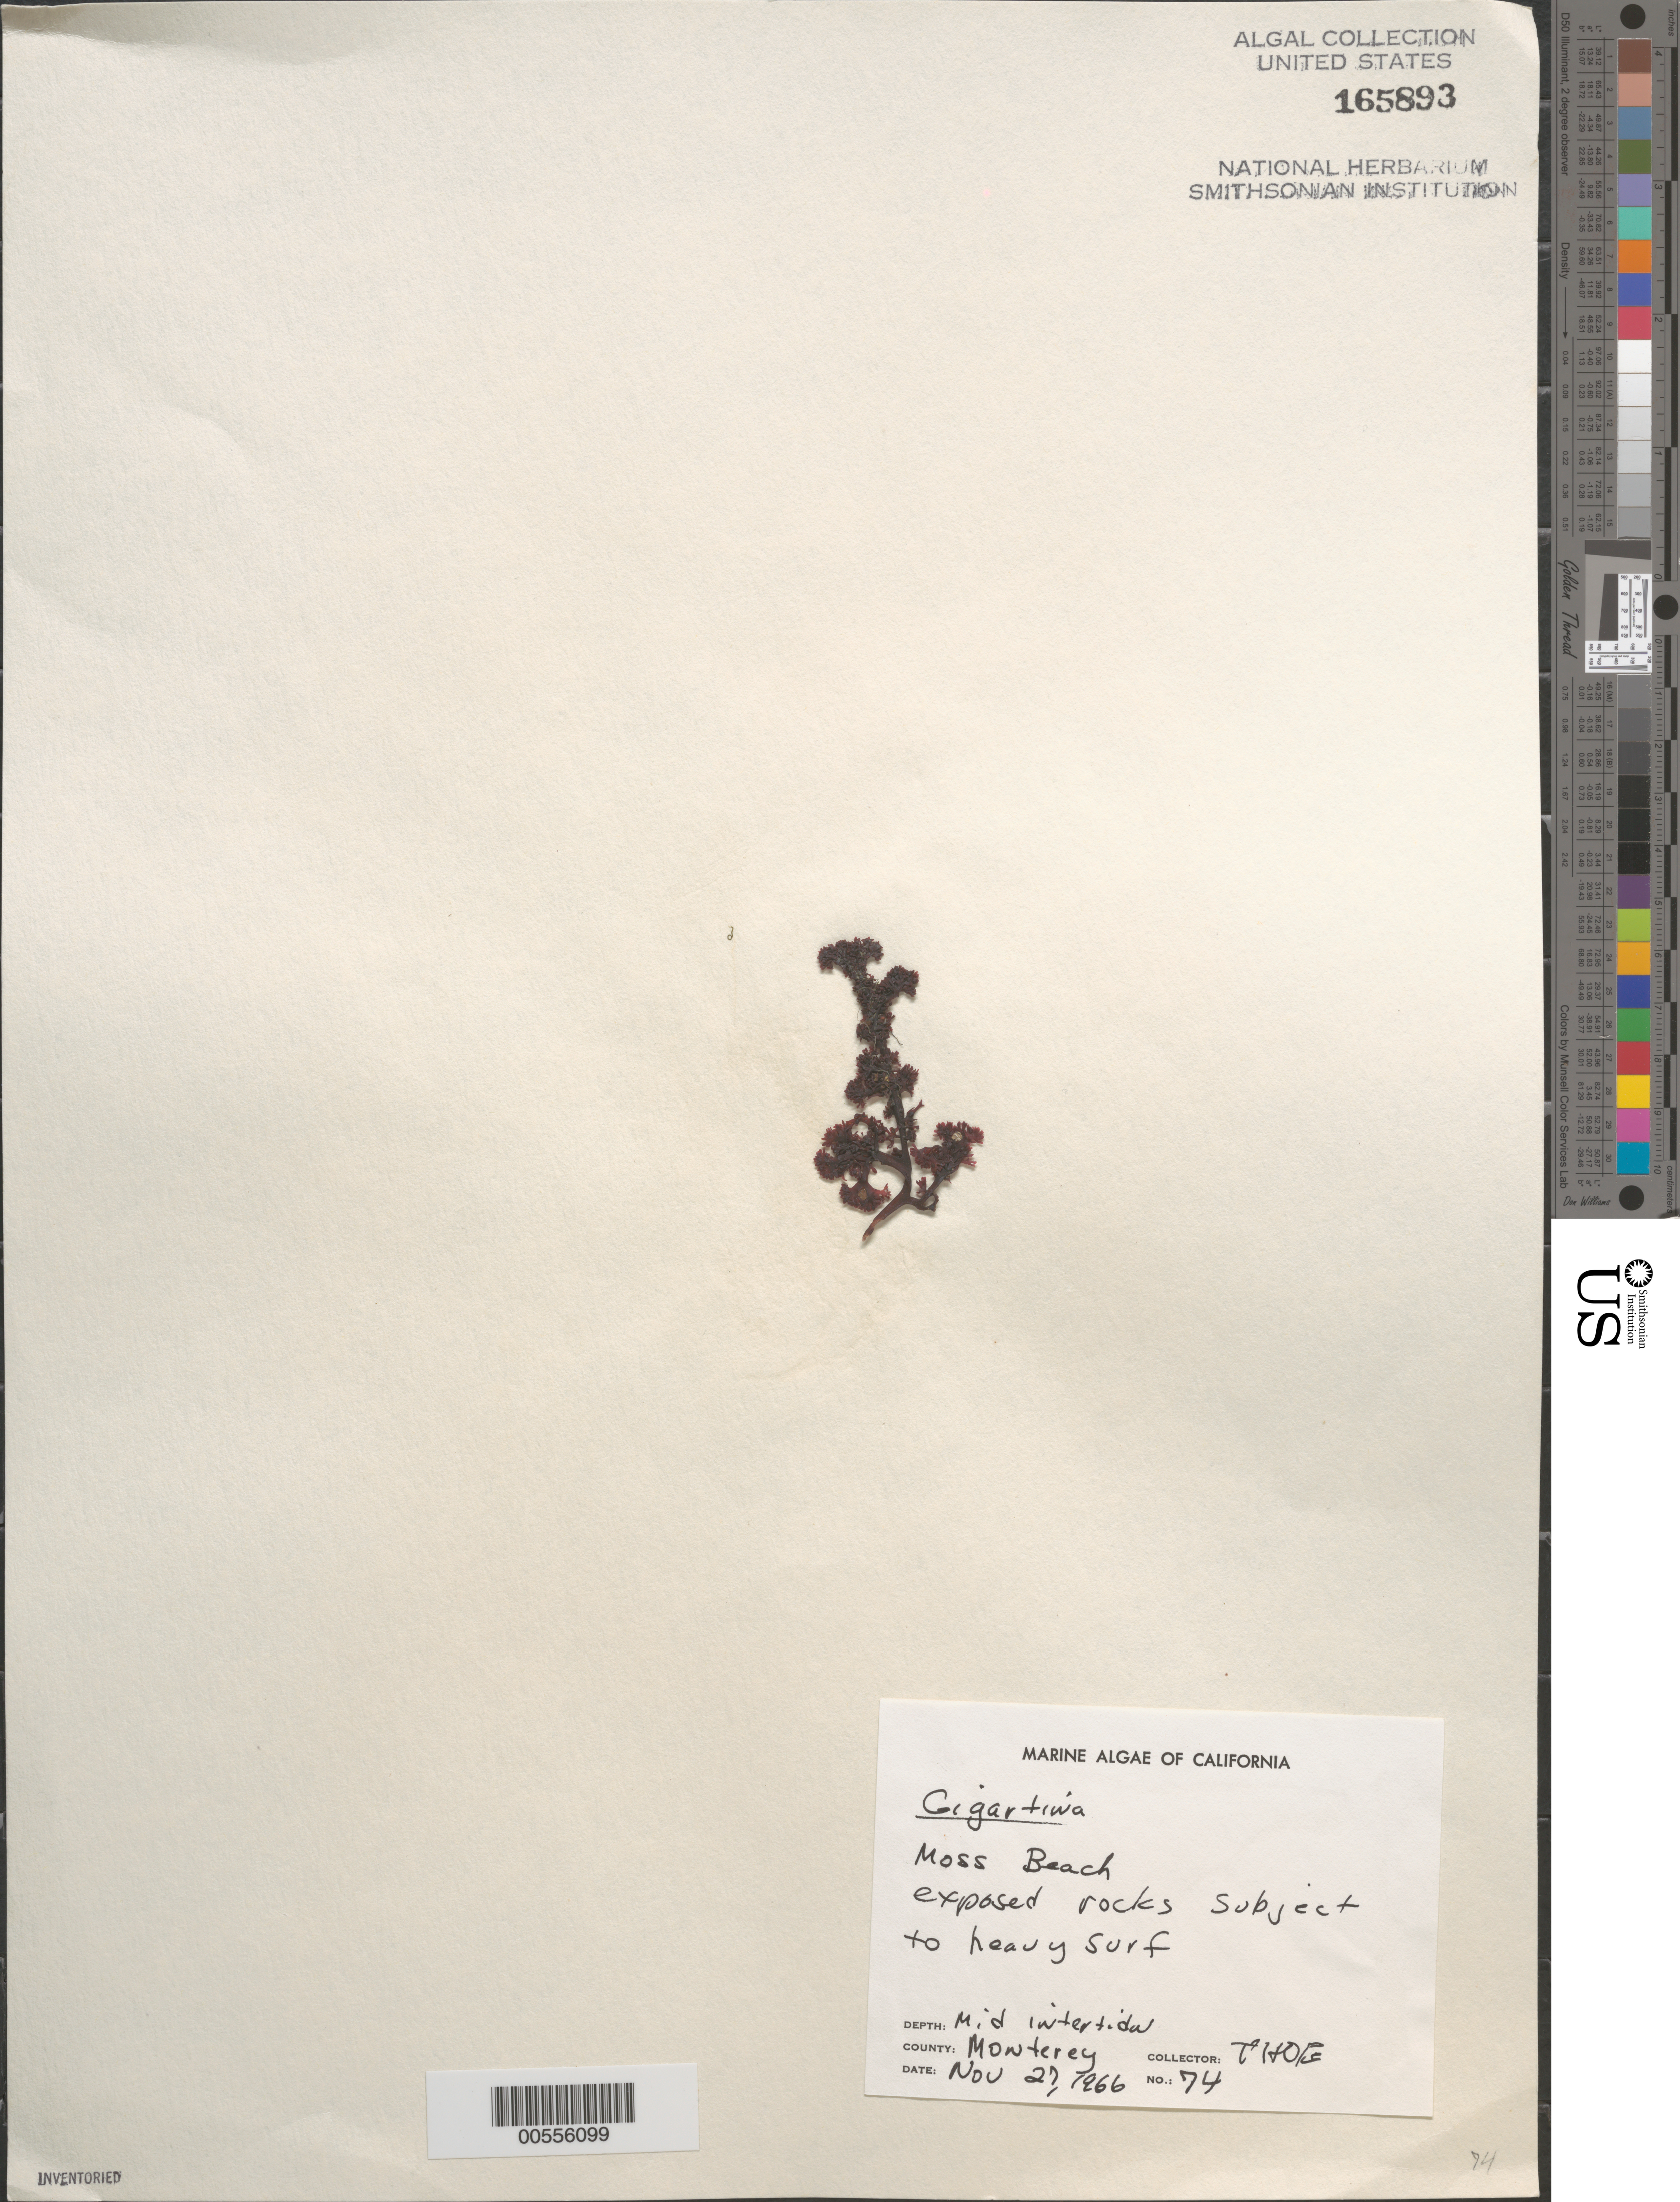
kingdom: Plantae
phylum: Rhodophyta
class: Florideophyceae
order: Gigartinales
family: Gigartinaceae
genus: Gigartina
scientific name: Gigartina sp.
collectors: THOE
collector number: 74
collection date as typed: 27 Nov 1966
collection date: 1966-11-27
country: United States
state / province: California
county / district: Monterey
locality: Moss Beach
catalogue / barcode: US 165893